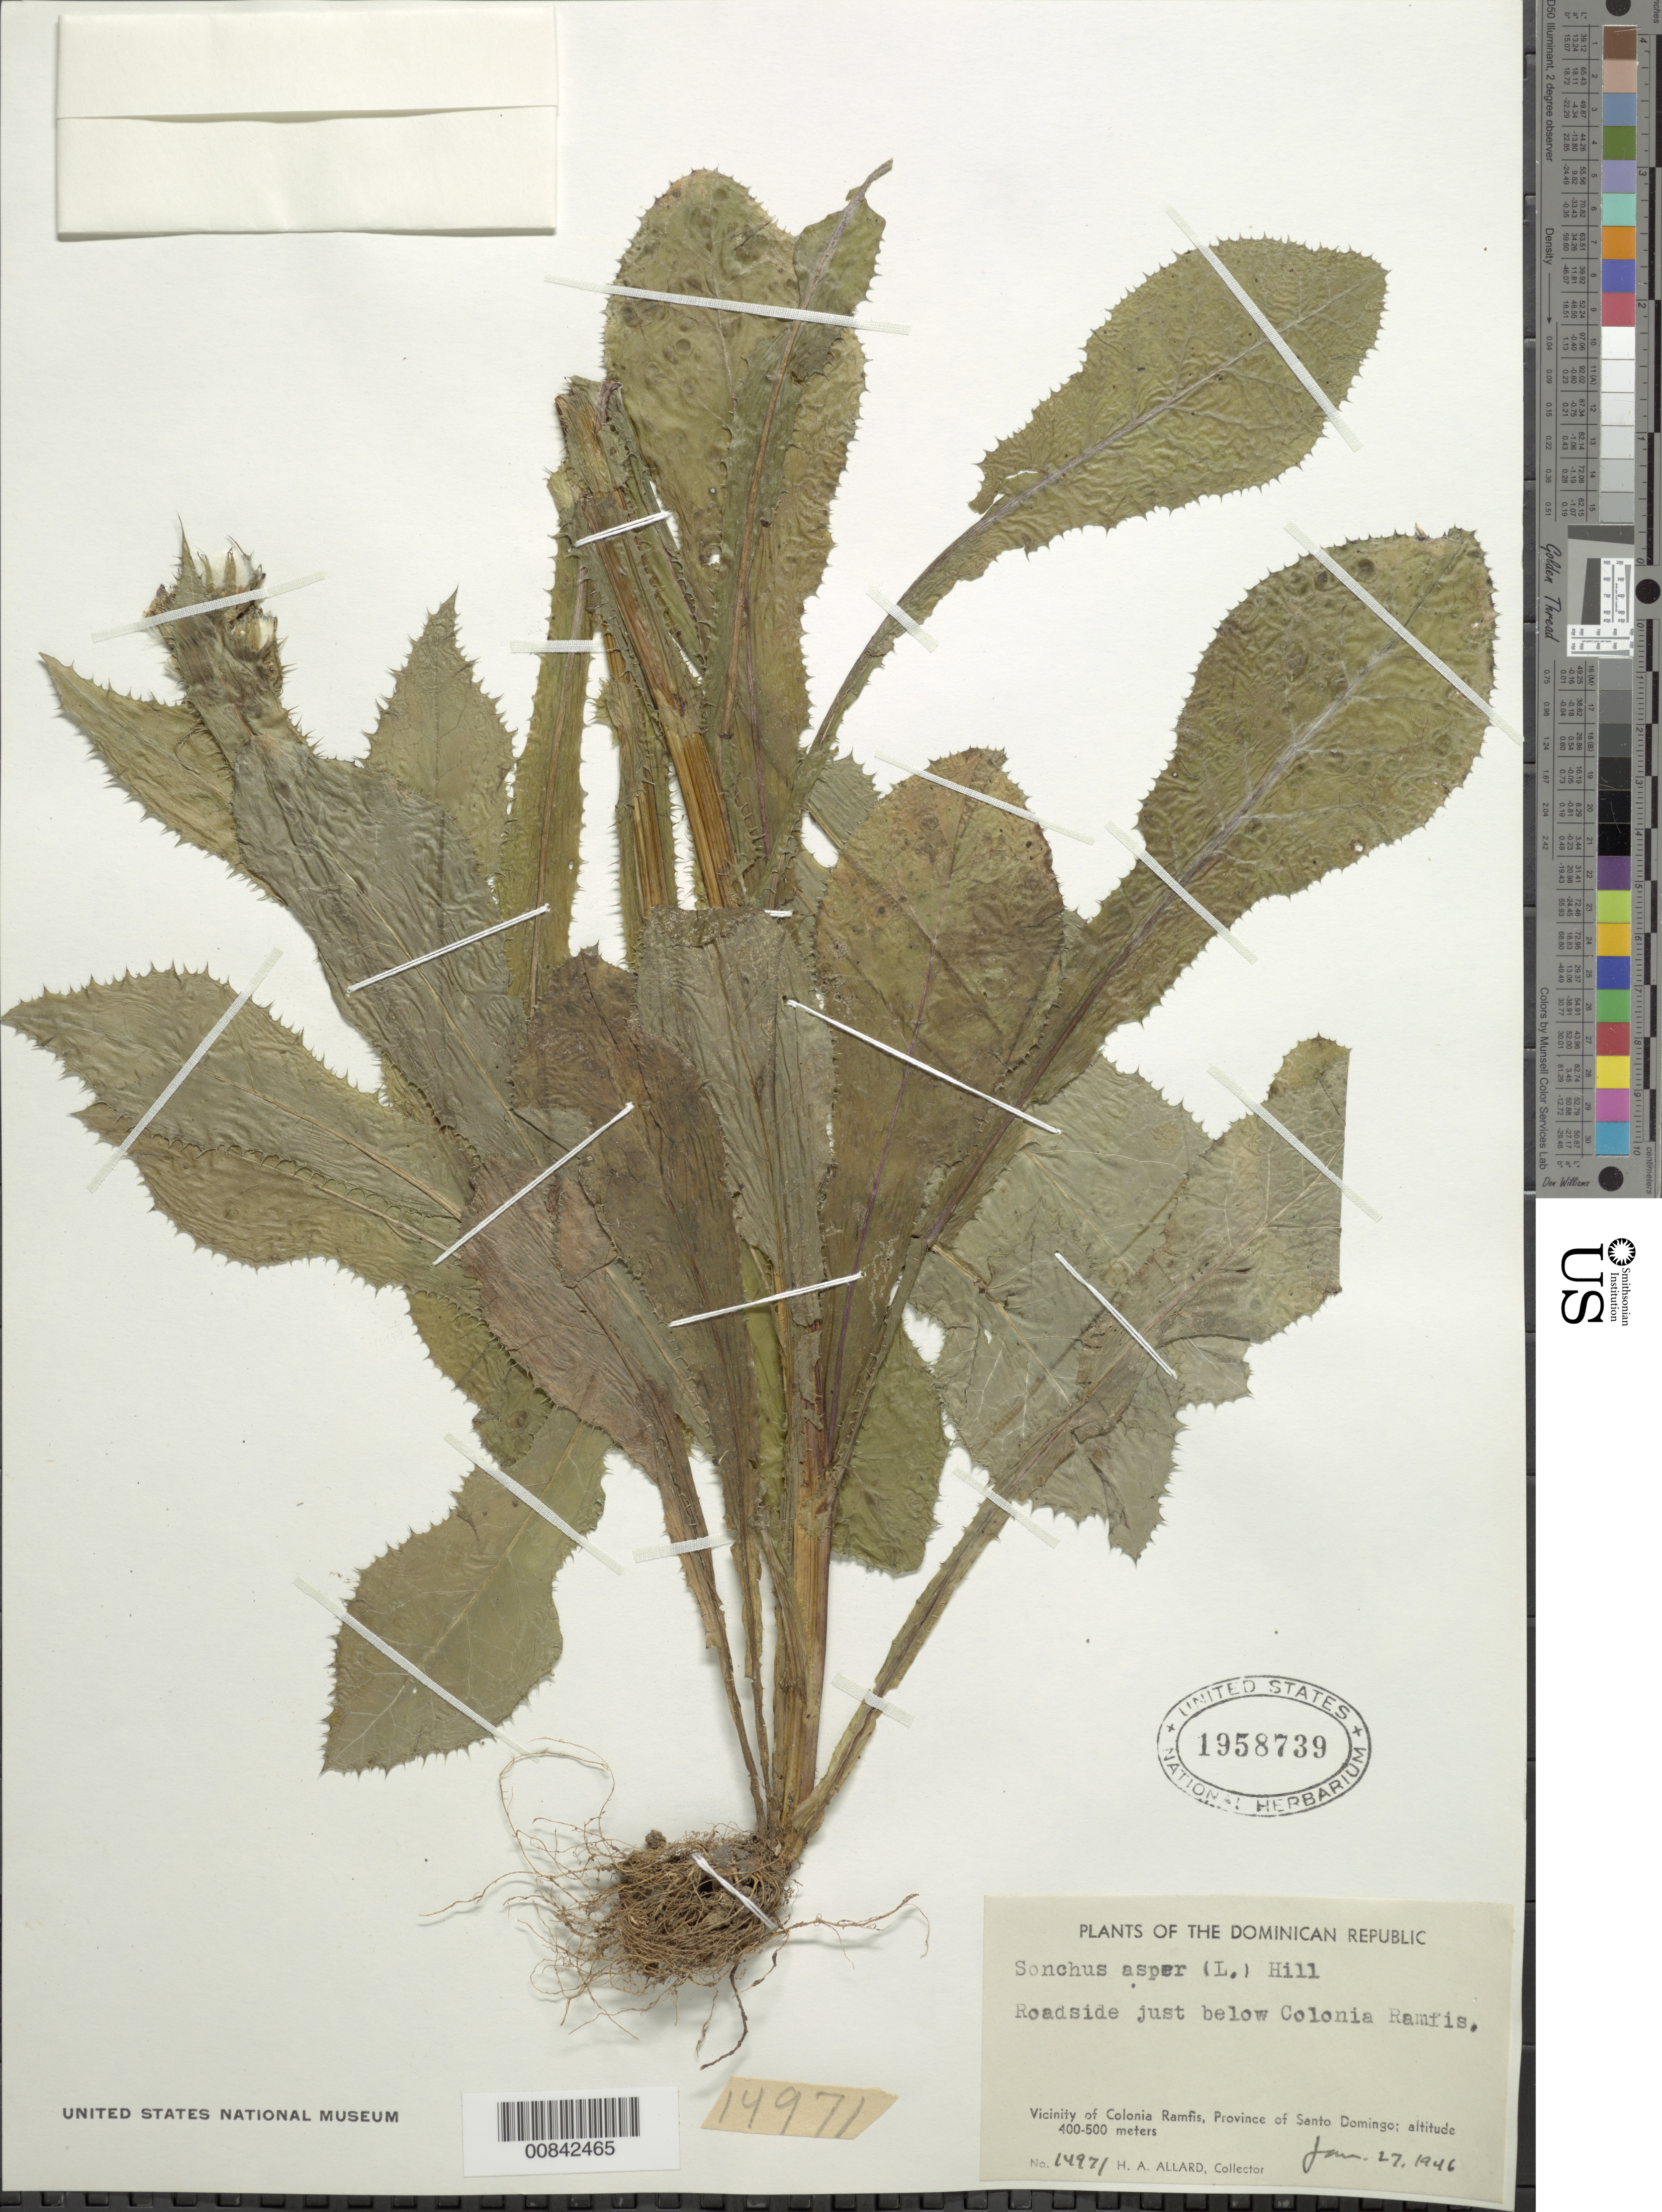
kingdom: Plantae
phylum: Tracheophyta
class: Magnoliopsida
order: Asterales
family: Asteraceae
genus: Sonchus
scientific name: Sonchus asper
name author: (L.) Hill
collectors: H. A. Allard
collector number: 14971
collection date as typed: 27 Jan 1946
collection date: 1946-01-27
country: Dominican Republic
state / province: Distrito Nacional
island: Hispaniola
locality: Vicinity of Colonia Ramfis, just below town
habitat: Roadside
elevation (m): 400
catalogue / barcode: US 1958739